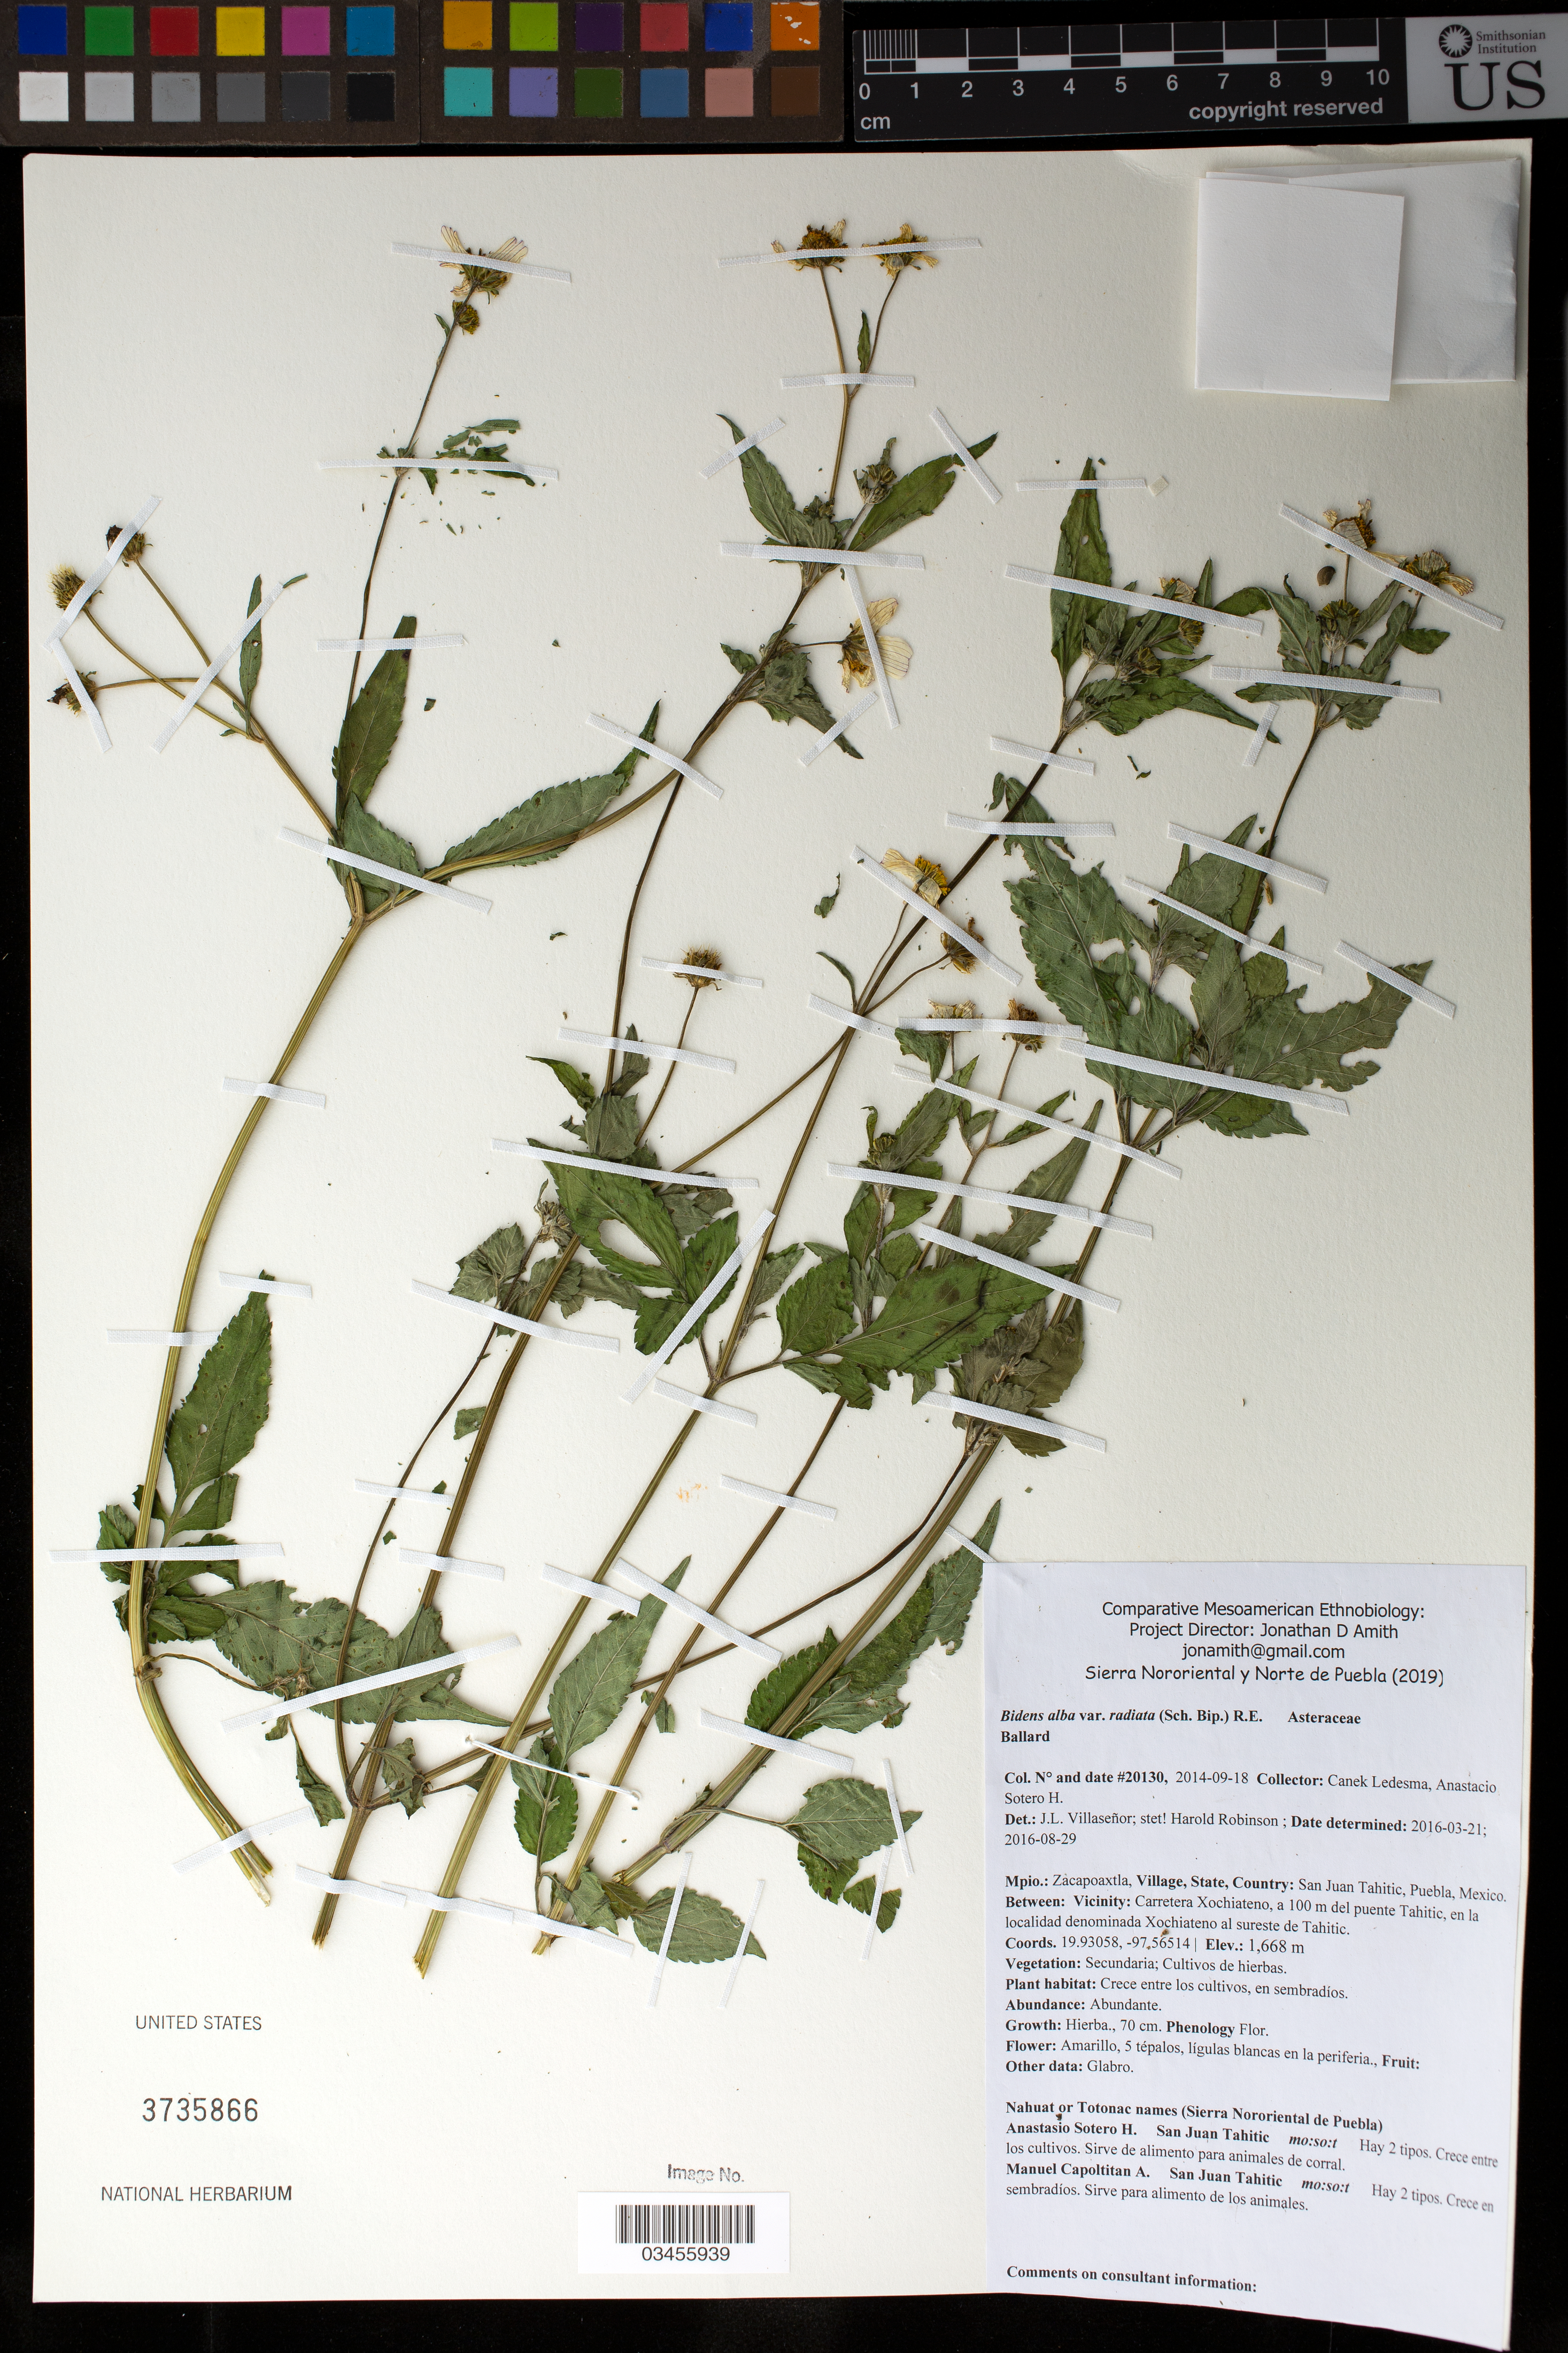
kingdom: Plantae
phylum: Tracheophyta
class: Magnoliopsida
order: Asterales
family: Asteraceae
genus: Bidens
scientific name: Bidens alba var. radiata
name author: (Sch. Bip.) R.E. Ballard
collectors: Canek Ledesma C.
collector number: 20130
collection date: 2014-09-18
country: México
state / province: Puebla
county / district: Zacapoaxtla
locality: PUEBLO: San Juan Tahitic; LOCALIDAD EXACTA: Carretera Xochiateno, a 100 m del puente Tahitic, en la localidad denominada Xochiateno al sureste de Tahitic.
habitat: Cultivos de hierbas; entre los cultivos, en sembradíos.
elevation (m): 1668